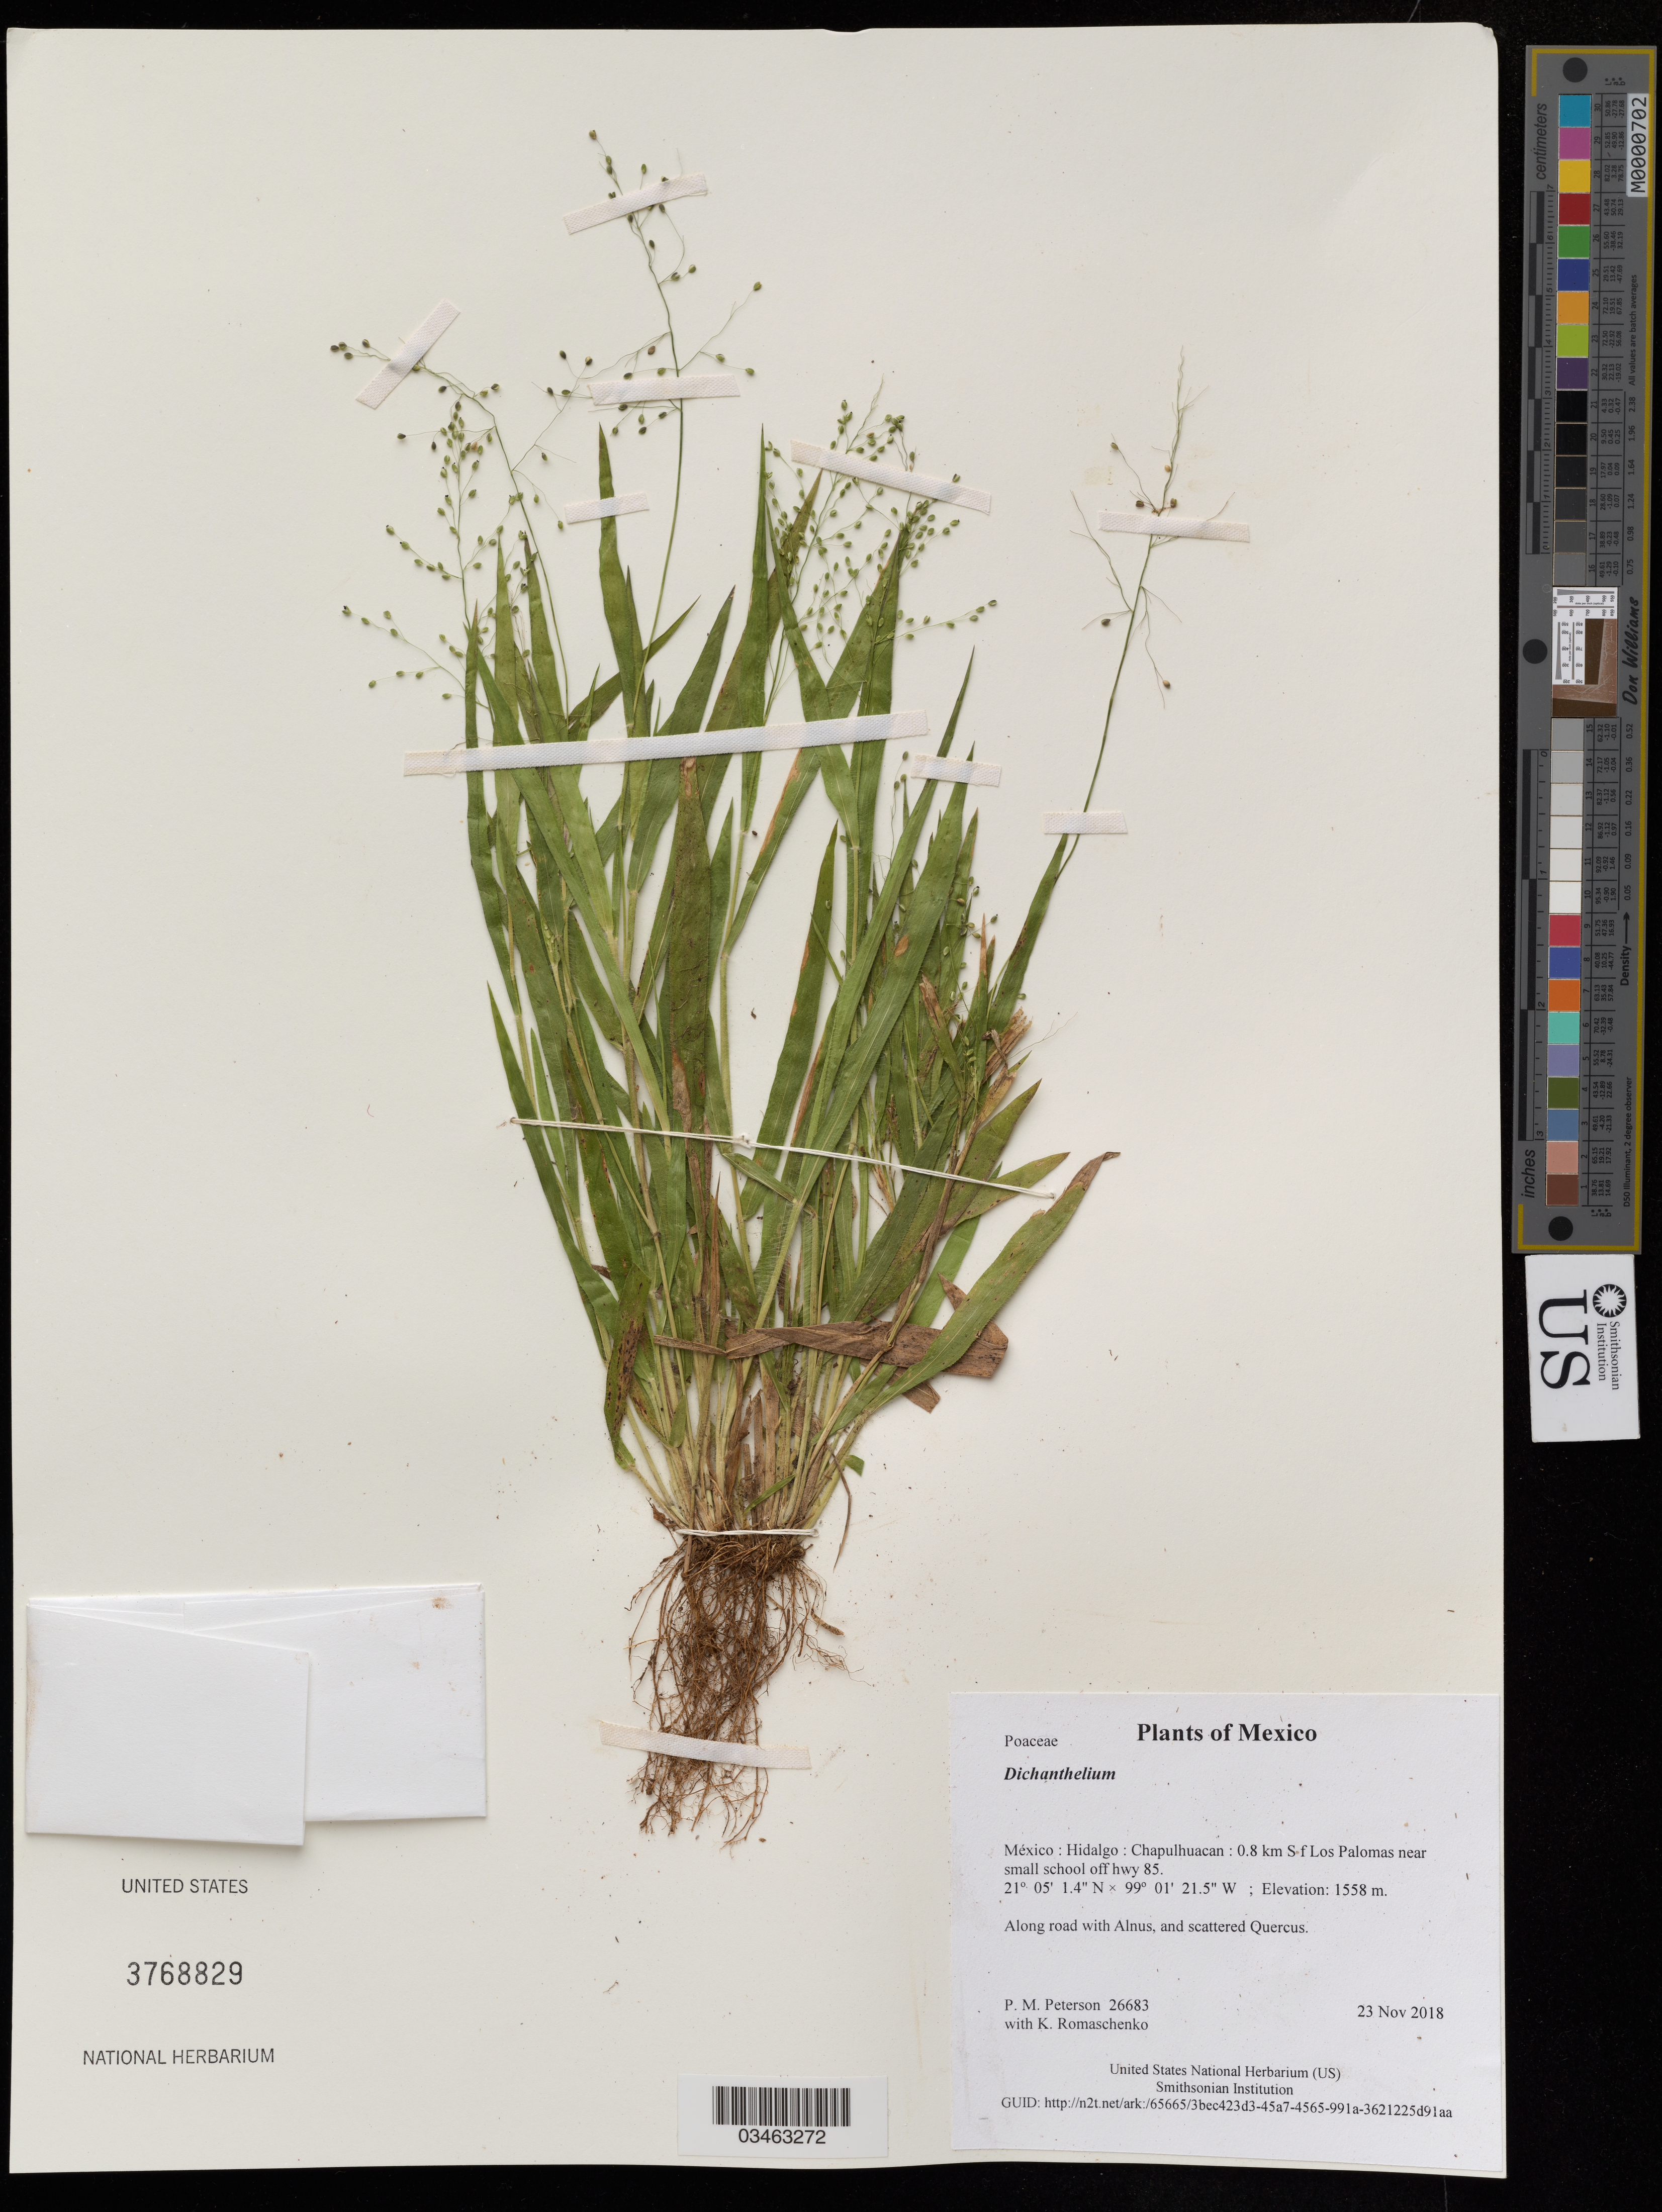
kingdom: Plantae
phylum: Tracheophyta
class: Liliopsida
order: Poales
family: Poaceae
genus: Dichanthelium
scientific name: Dichanthelium sp.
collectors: P. M. Peterson & K. Romaschenko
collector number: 26683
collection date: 2018-11-23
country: México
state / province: Hidalgo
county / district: Chapulhuacan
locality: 0.8 km S f Los Palomas near small school off hwy 85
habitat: Along road with Alnus, and scattered Quercus.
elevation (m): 1558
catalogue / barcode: US 3768829